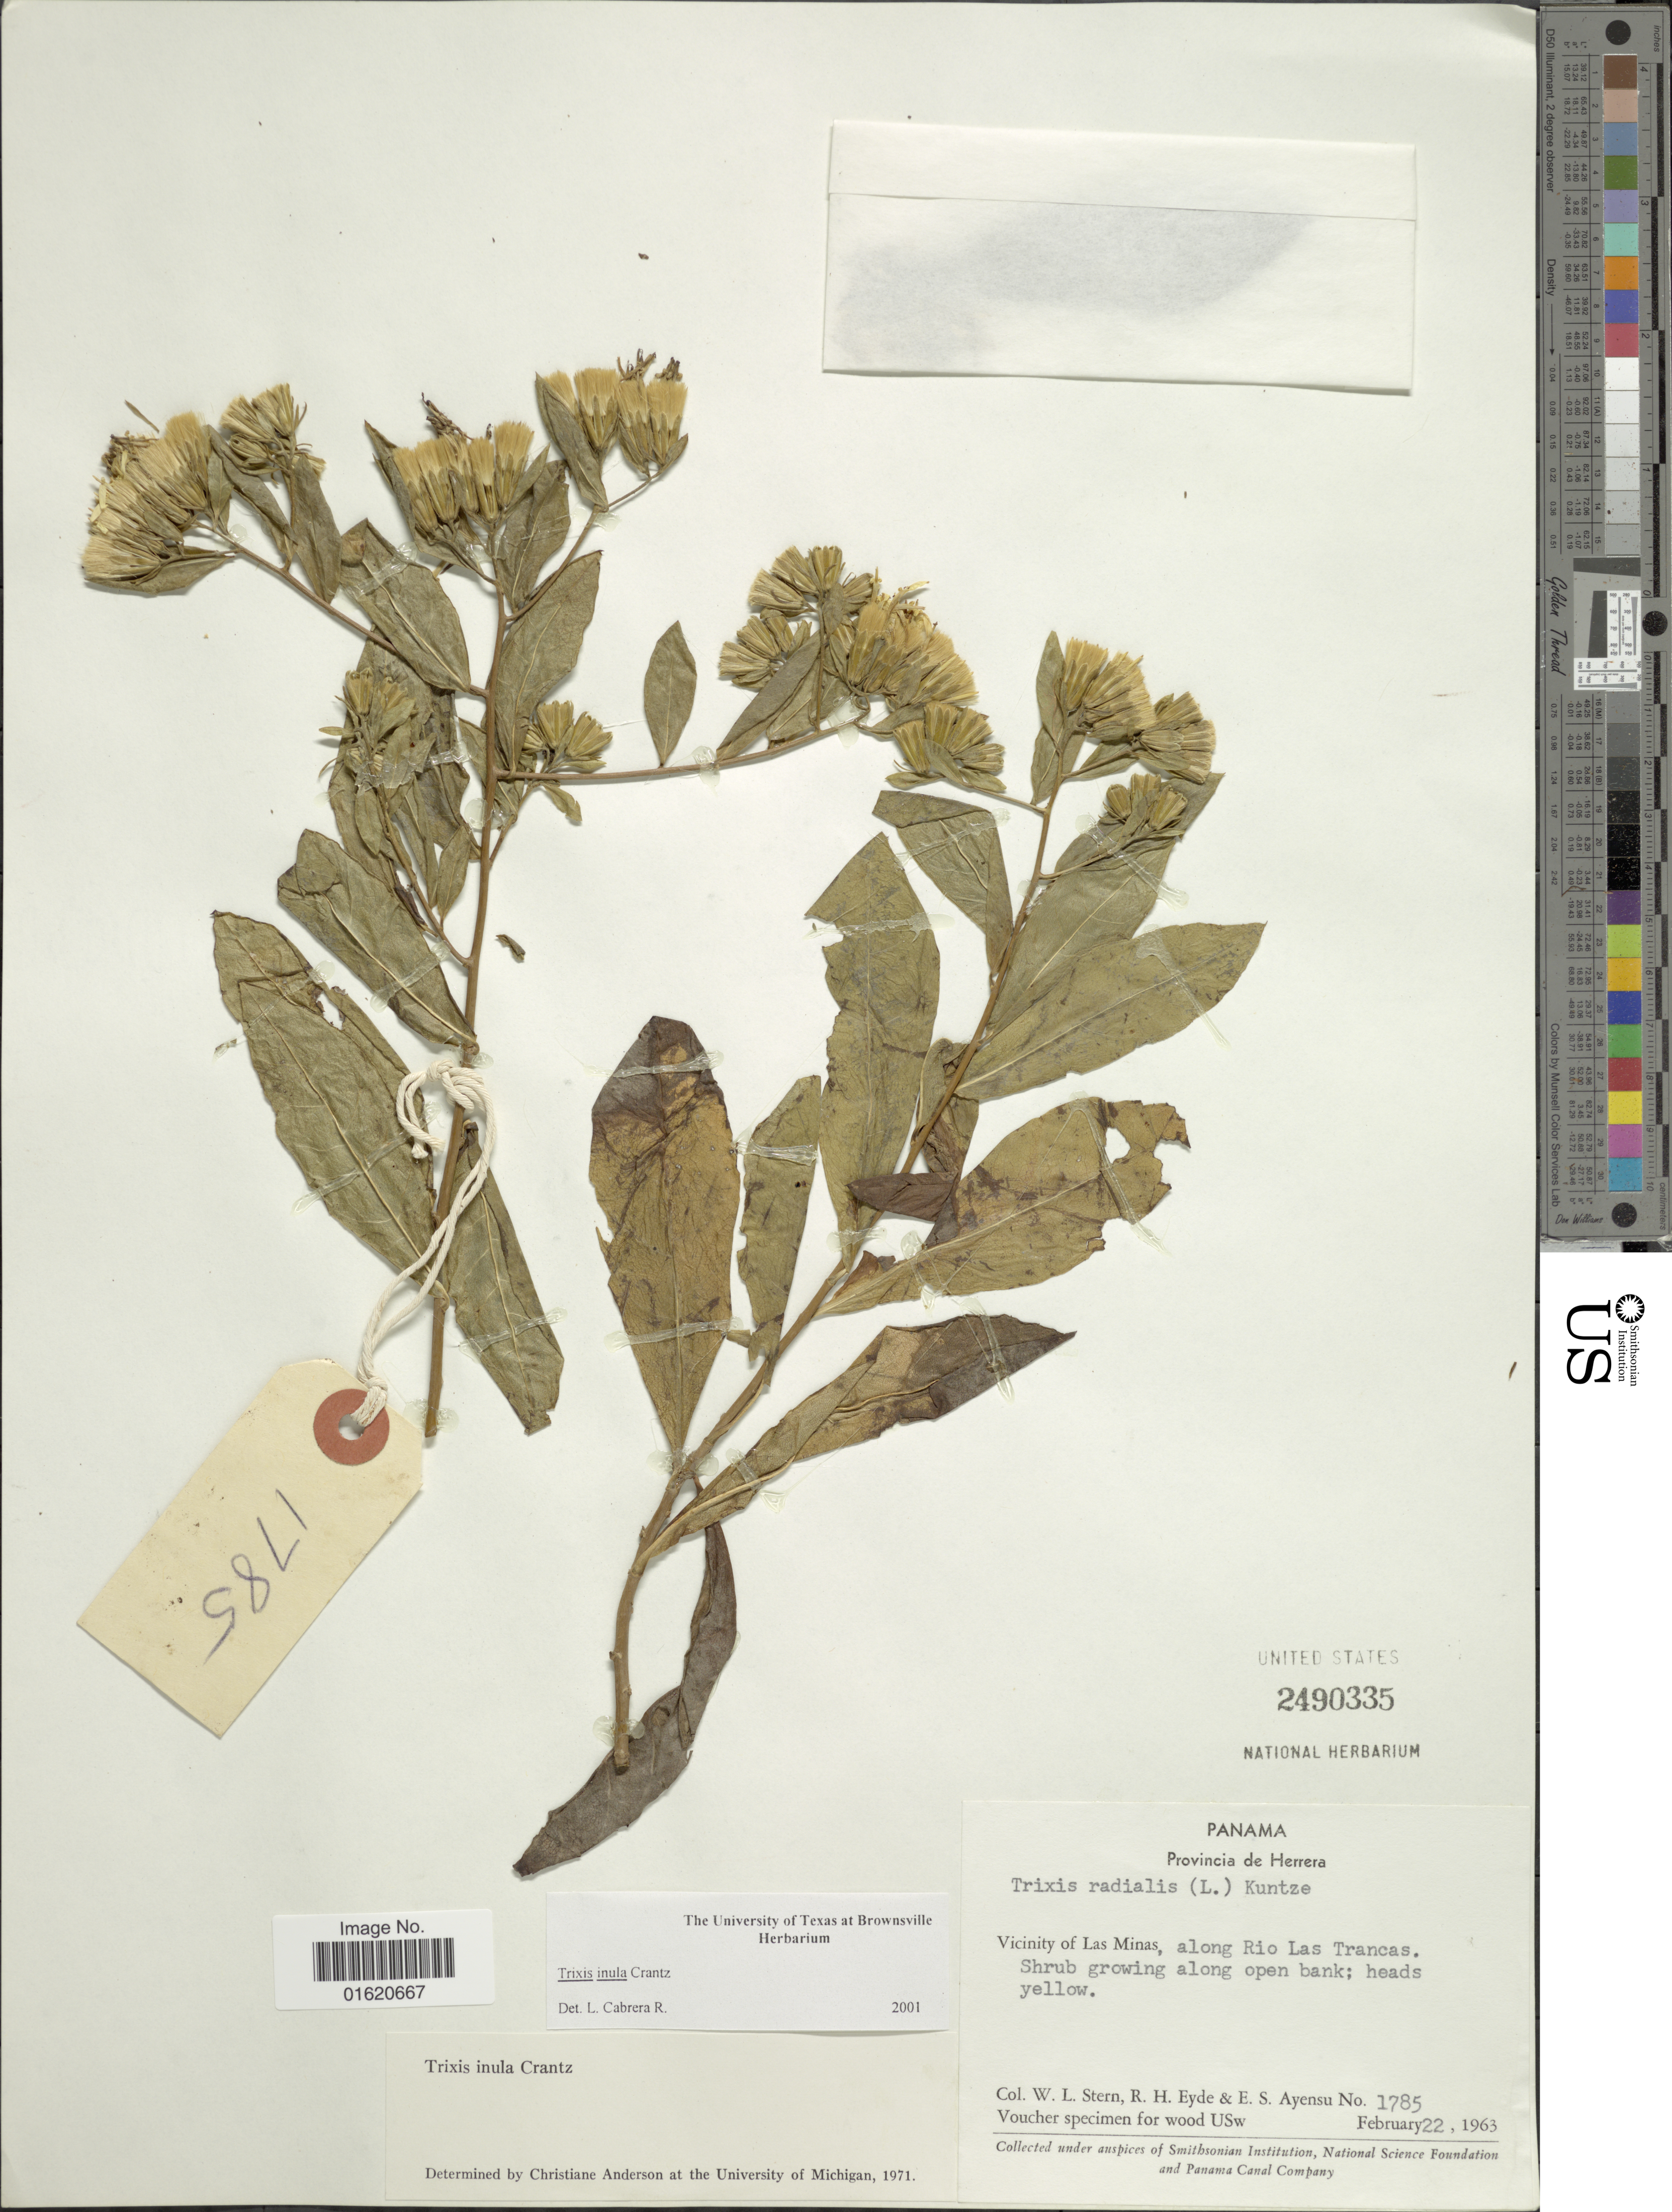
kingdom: Plantae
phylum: Tracheophyta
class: Magnoliopsida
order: Asterales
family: Asteraceae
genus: Trixis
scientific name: Trixis inula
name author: Crantz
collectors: W. L. Stern, R. H. Eyde & E. S. Ayensu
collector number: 1785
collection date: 1963-02-22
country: Panama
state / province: Herrera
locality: Vicinity of Las Minas, along Rio Las Trancas, shrub growing along open bank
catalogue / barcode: US 2490335